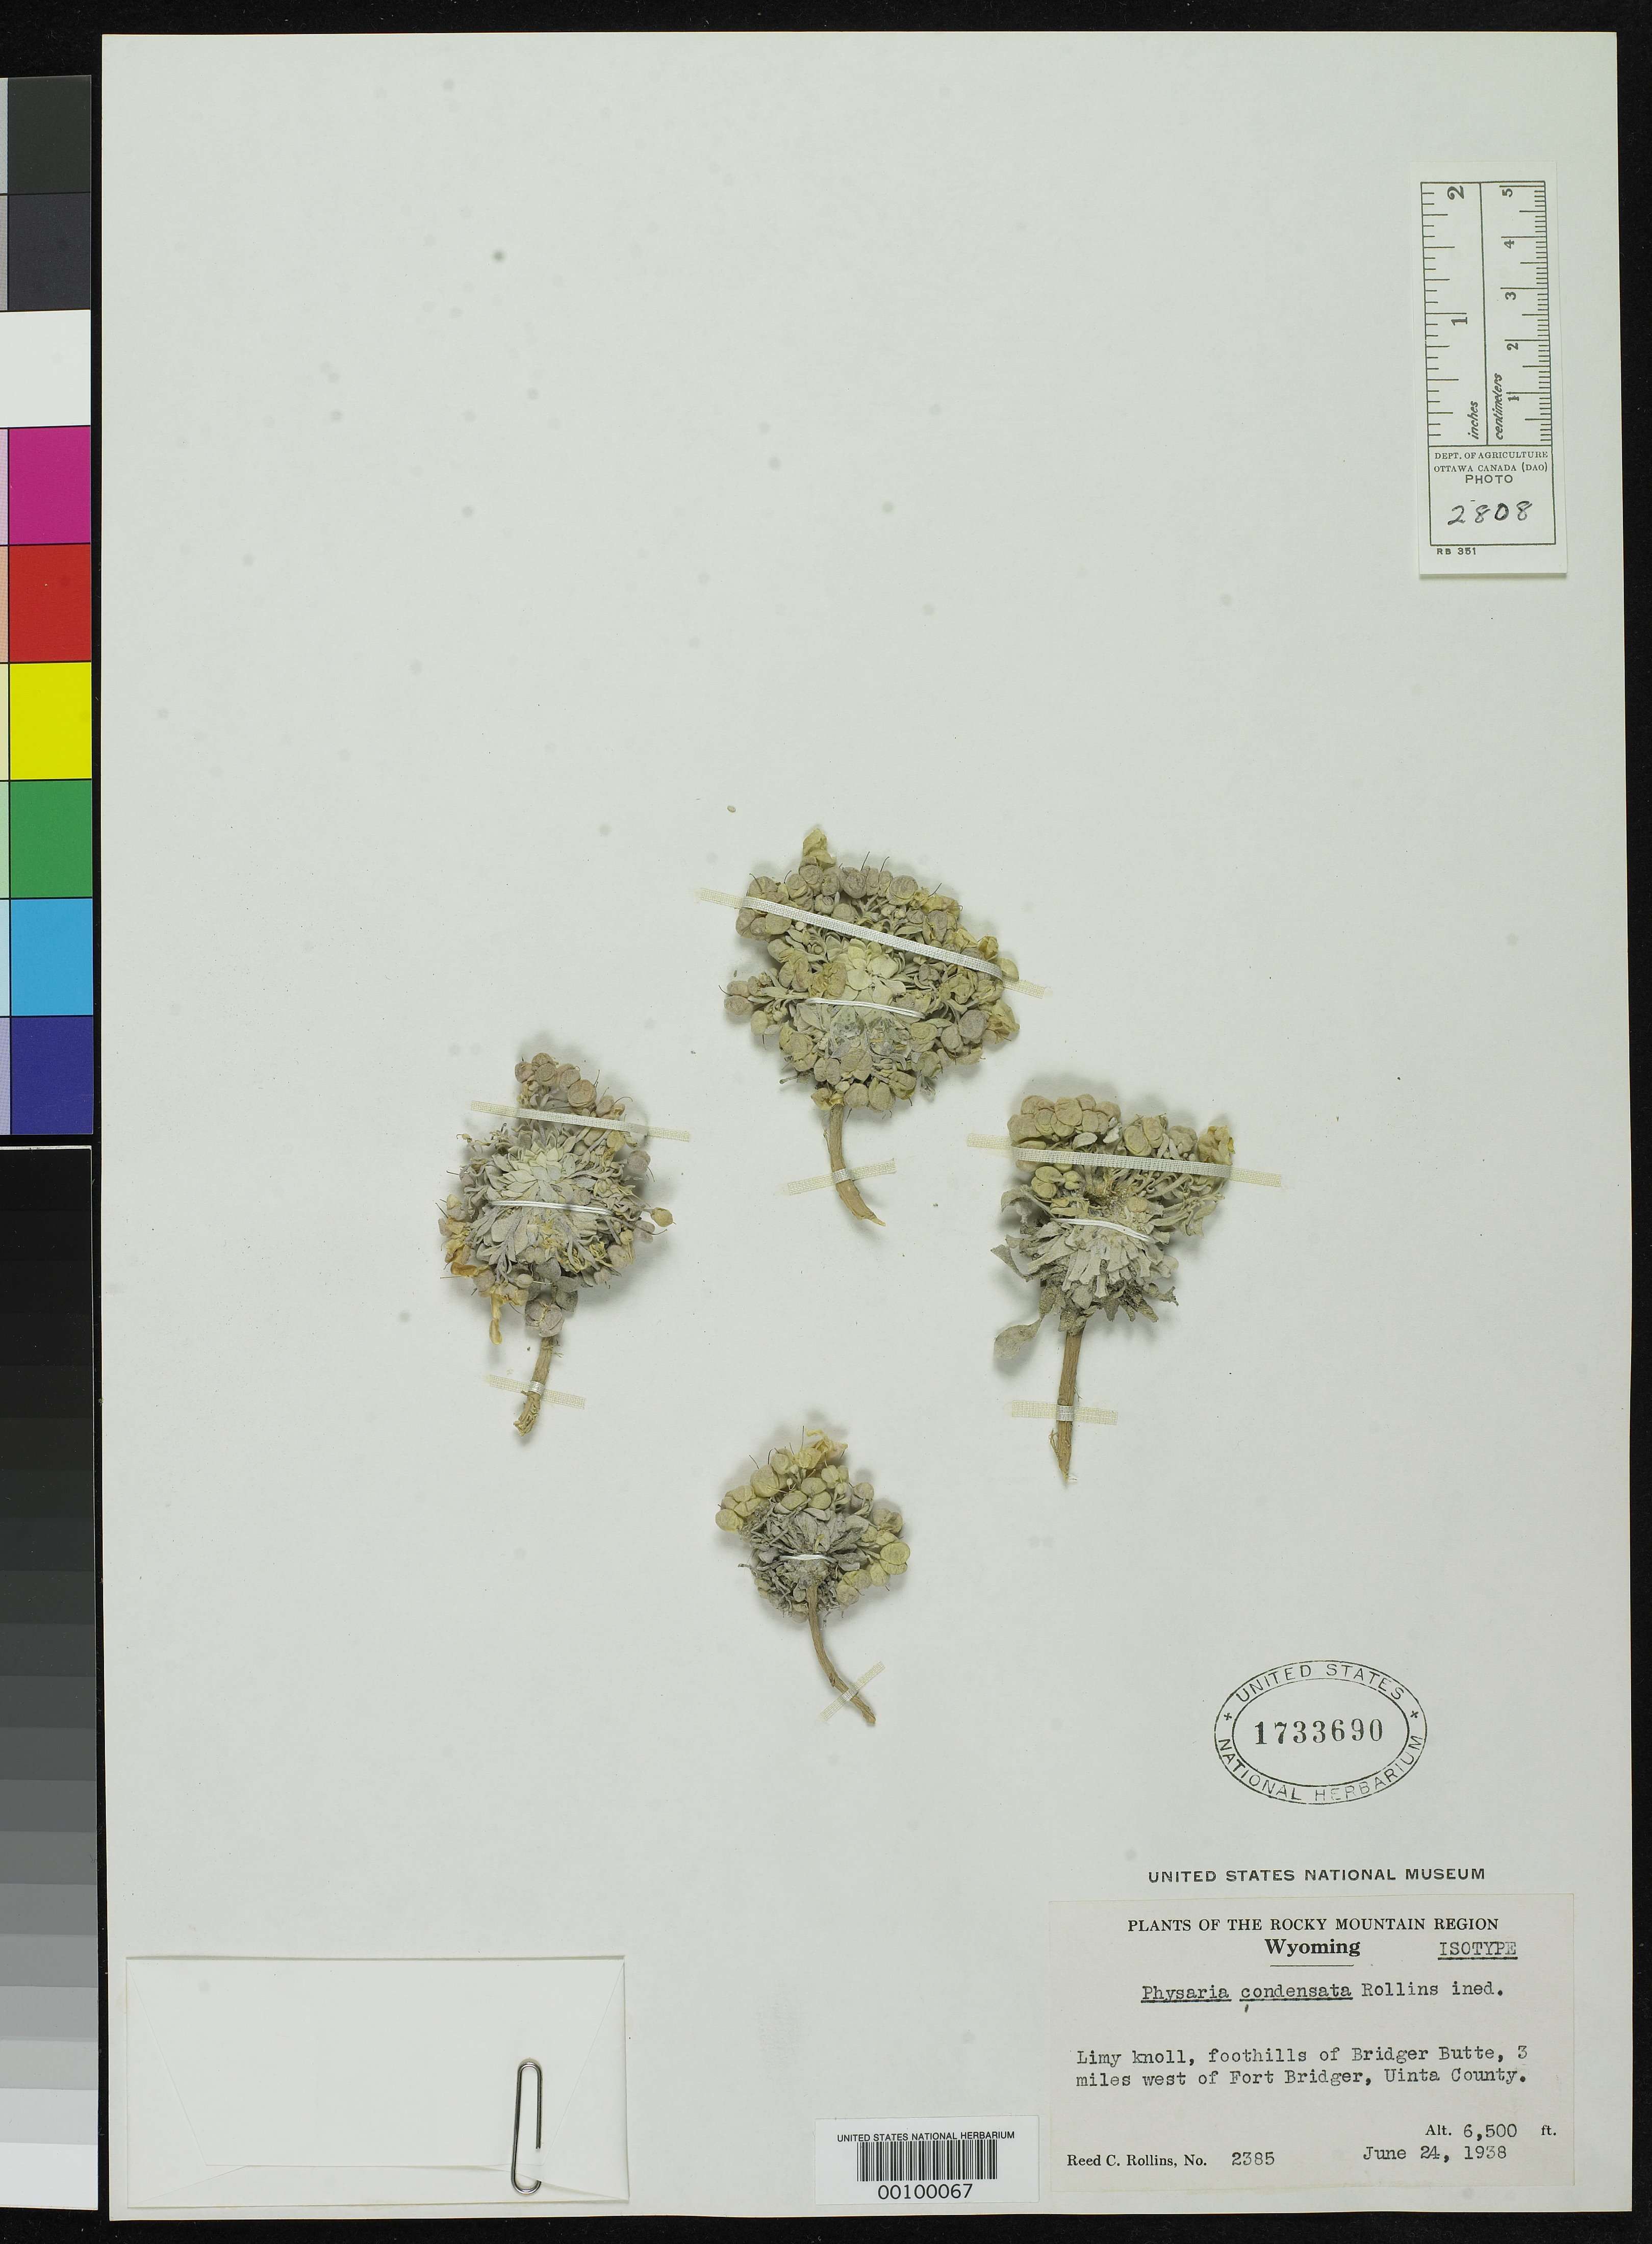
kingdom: Plantae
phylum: Tracheophyta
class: Magnoliopsida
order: Brassicales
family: Brassicaceae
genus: Physaria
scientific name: Physaria condensata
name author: Rollins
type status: Isotype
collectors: R. C. Rollins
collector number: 2385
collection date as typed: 24 Jun 1938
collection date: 1938-06-24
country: United States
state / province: Wyoming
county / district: Uinta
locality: Bridger Butte, 3 mi. west of Ft. Bridger; alt. 6500 ft.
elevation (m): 1981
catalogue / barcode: US 1733690